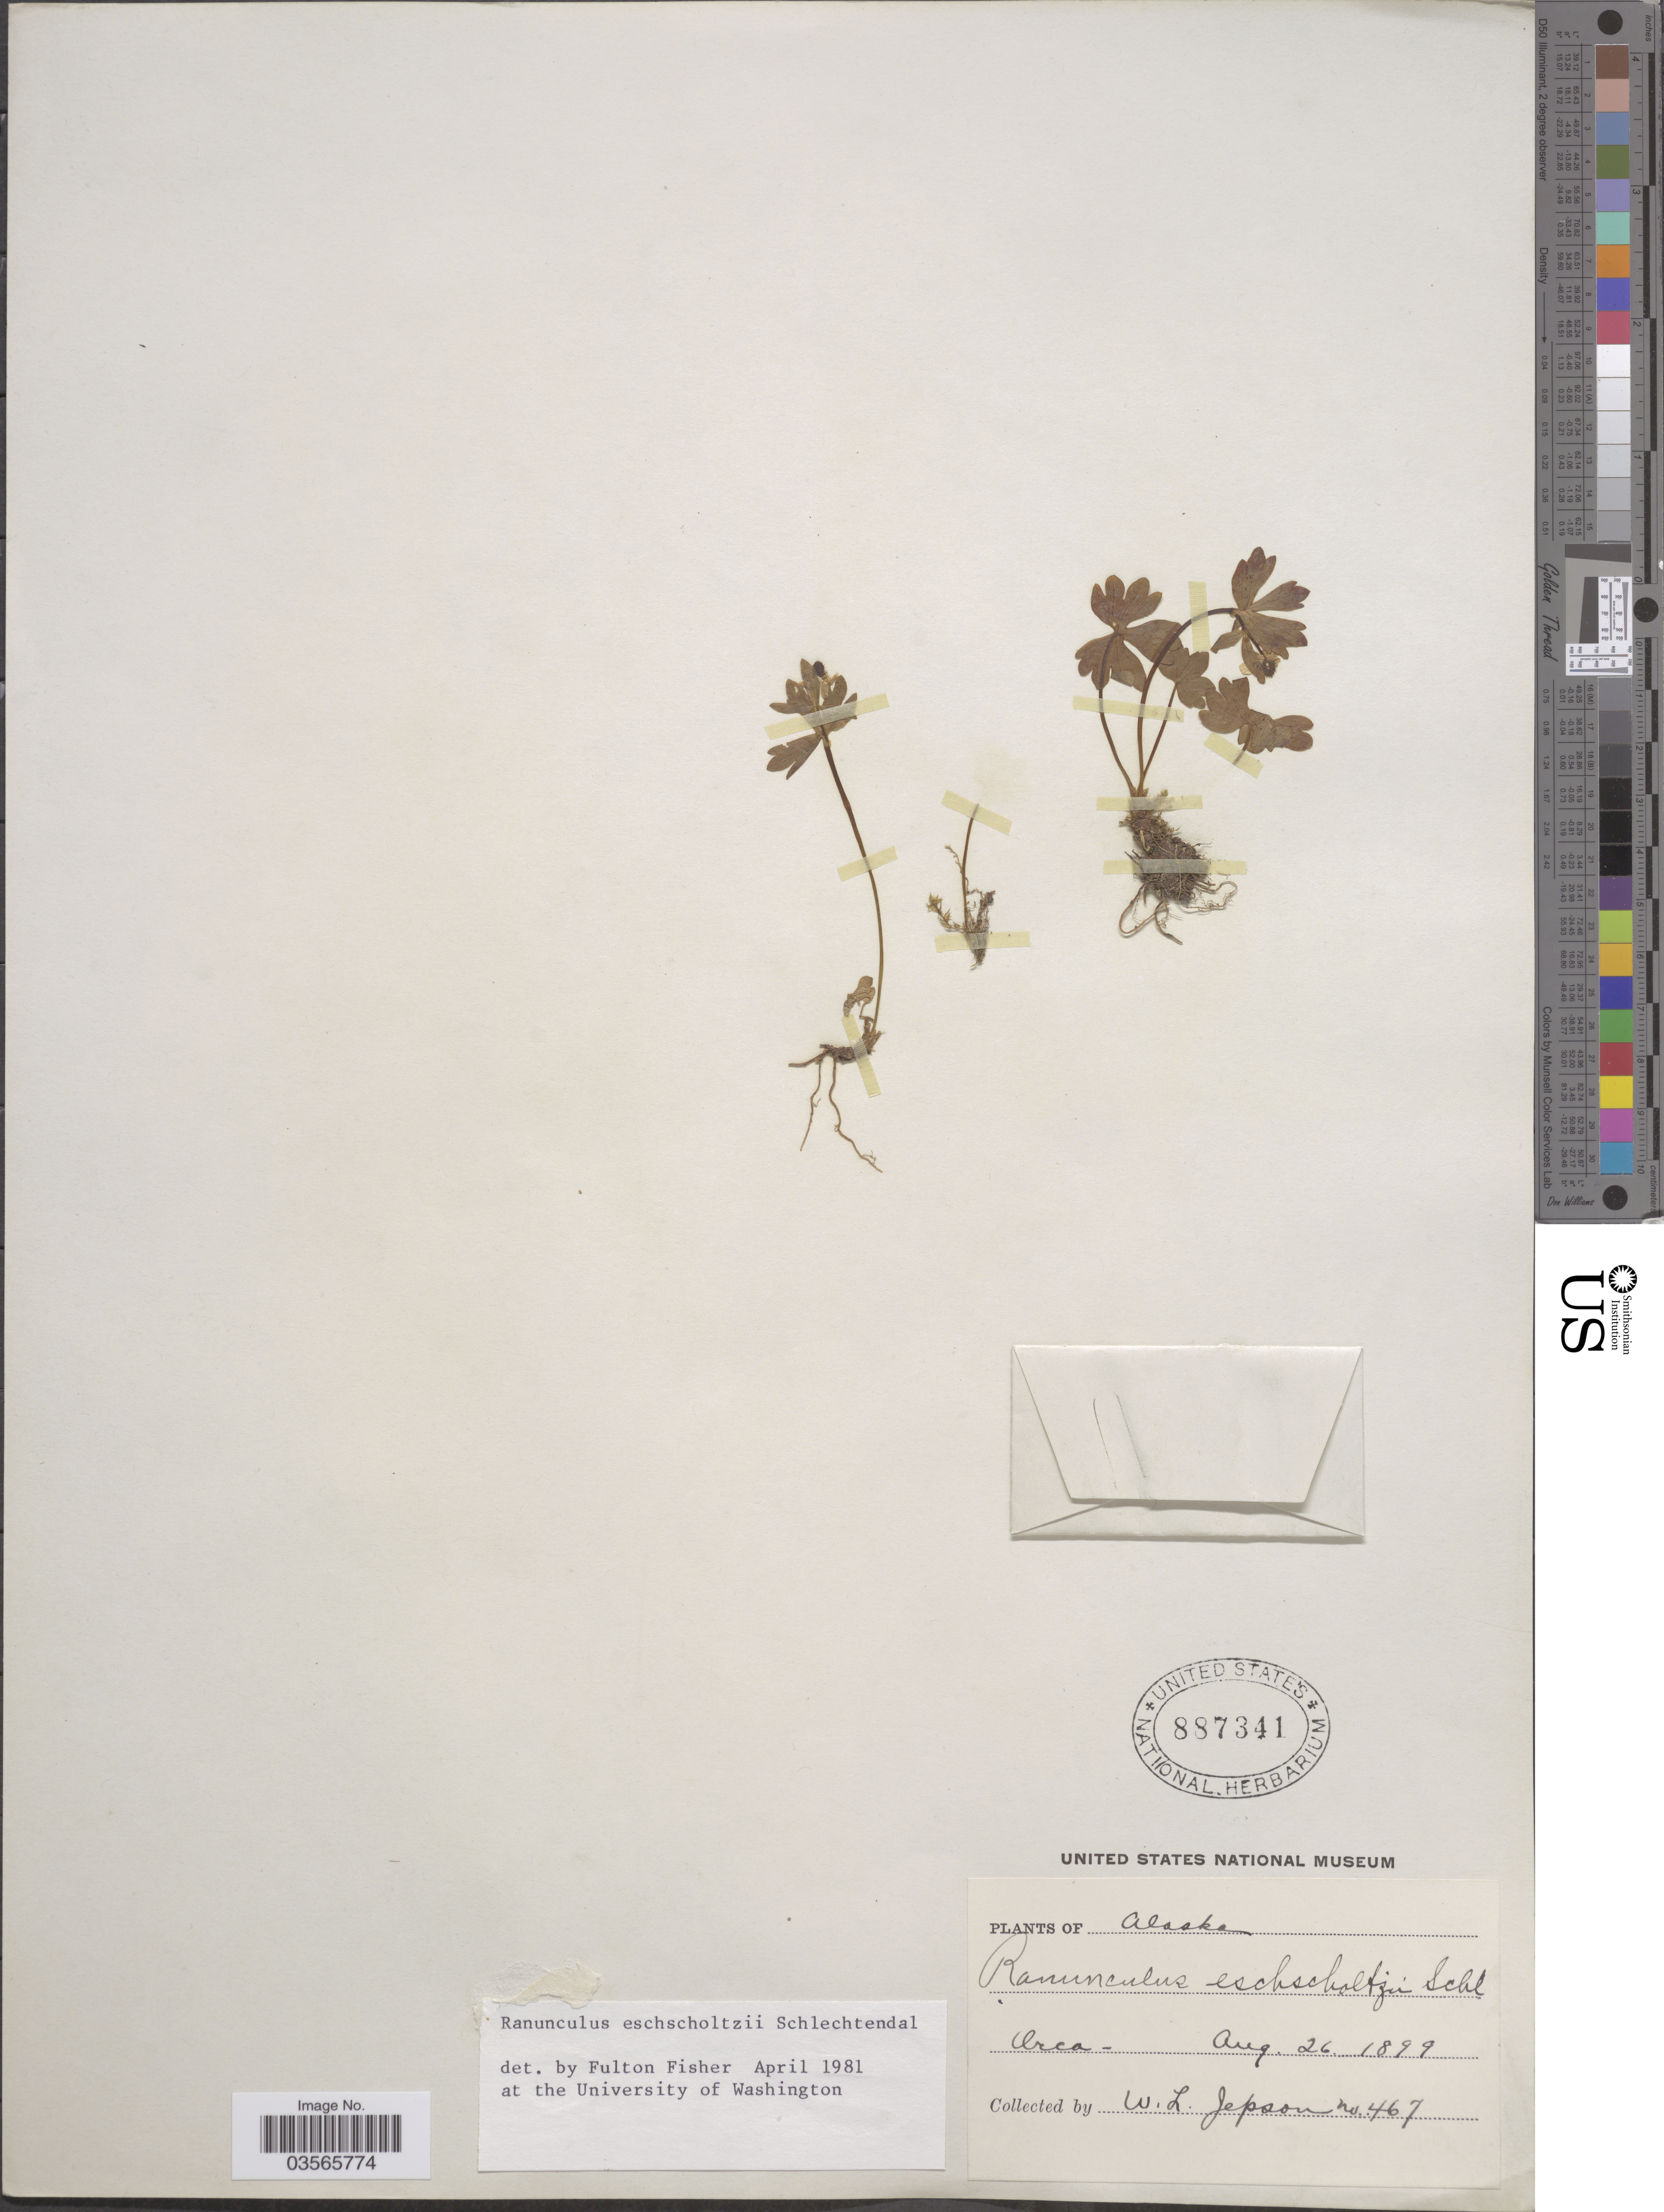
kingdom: Plantae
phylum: Tracheophyta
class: Magnoliopsida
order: Ranunculales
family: Ranunculaceae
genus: Ranunculus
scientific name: Ranunculus eschscholtzii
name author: Schltdl.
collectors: W. L. Jepson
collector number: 467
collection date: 1899-08-26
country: United States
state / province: Alaska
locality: Orca.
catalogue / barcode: US 887341